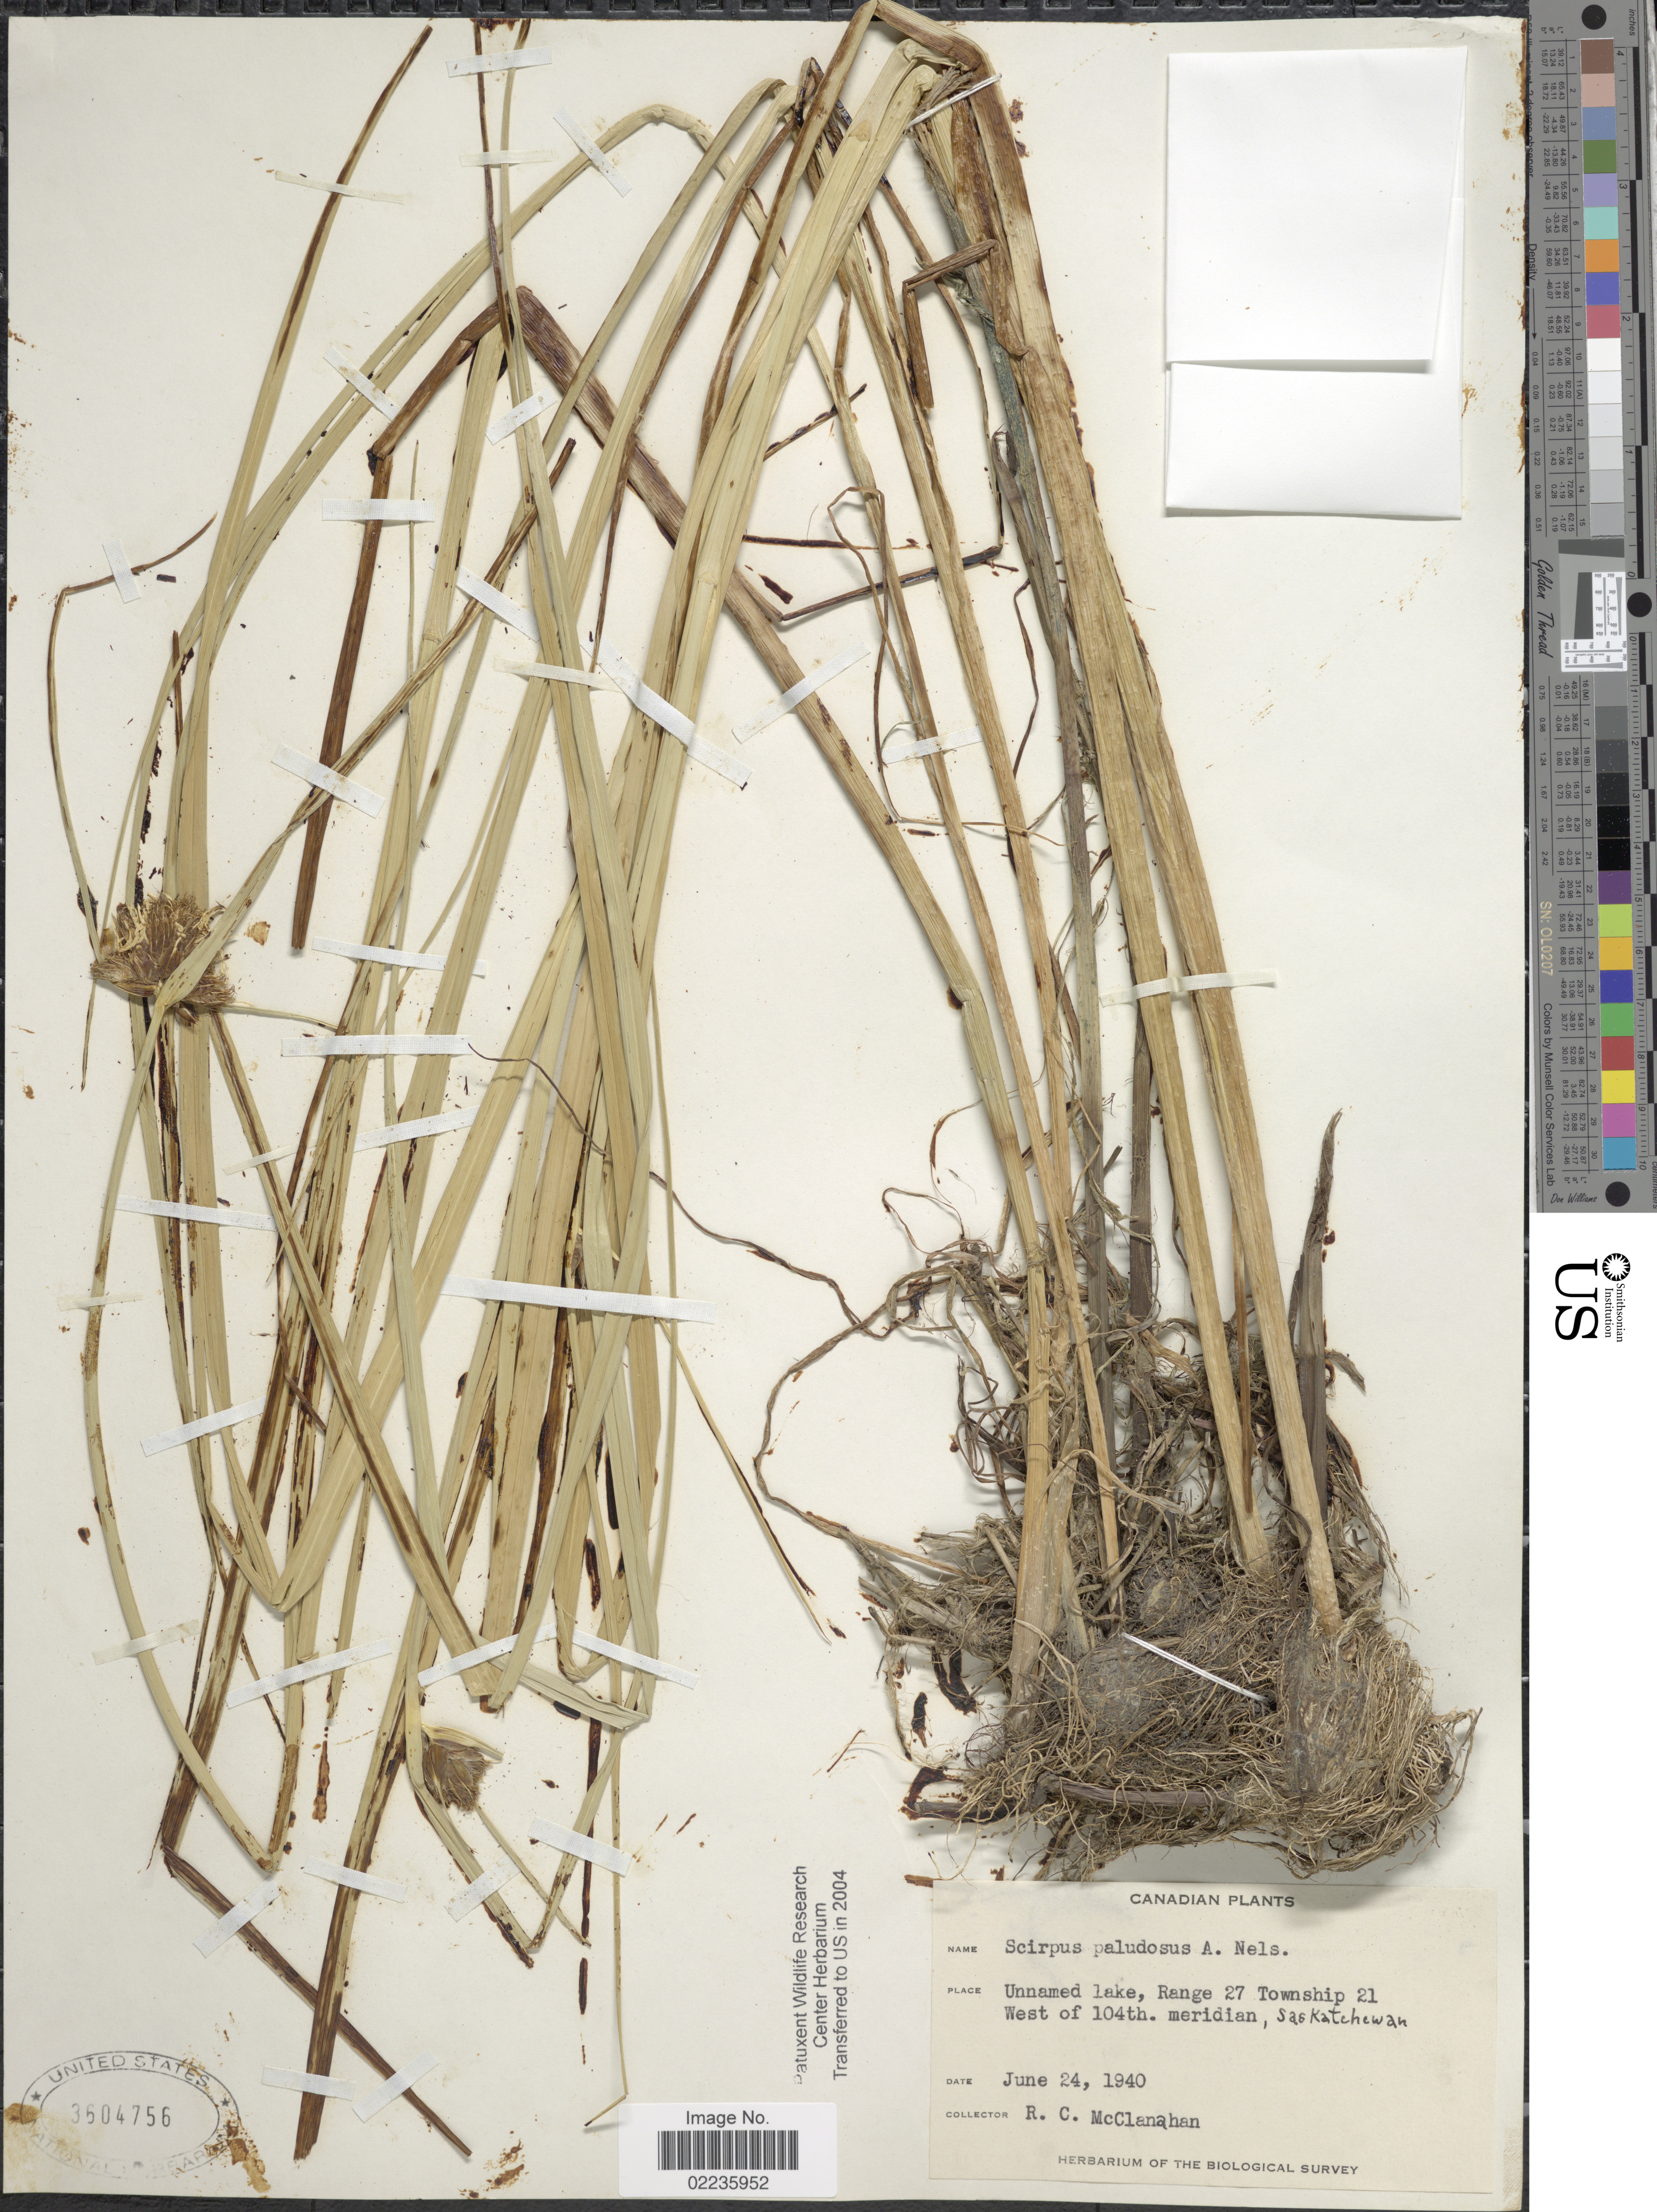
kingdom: Plantae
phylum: Tracheophyta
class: Liliopsida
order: Poales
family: Cyperaceae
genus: Bolboschoenus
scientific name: Bolboschoenus maritimus subsp. paludosus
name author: (A. Nelson) T. Koyama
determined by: Strong, M. T., (US), Smithsonian Institution - National Museum of Natural History (UNITED STATES)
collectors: R. McClanahan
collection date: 1940-06-24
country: Canada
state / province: Saskatchewan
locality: Unnamed lake, Range 27 Township 21 West of 104th. meridian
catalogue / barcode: US 3604756